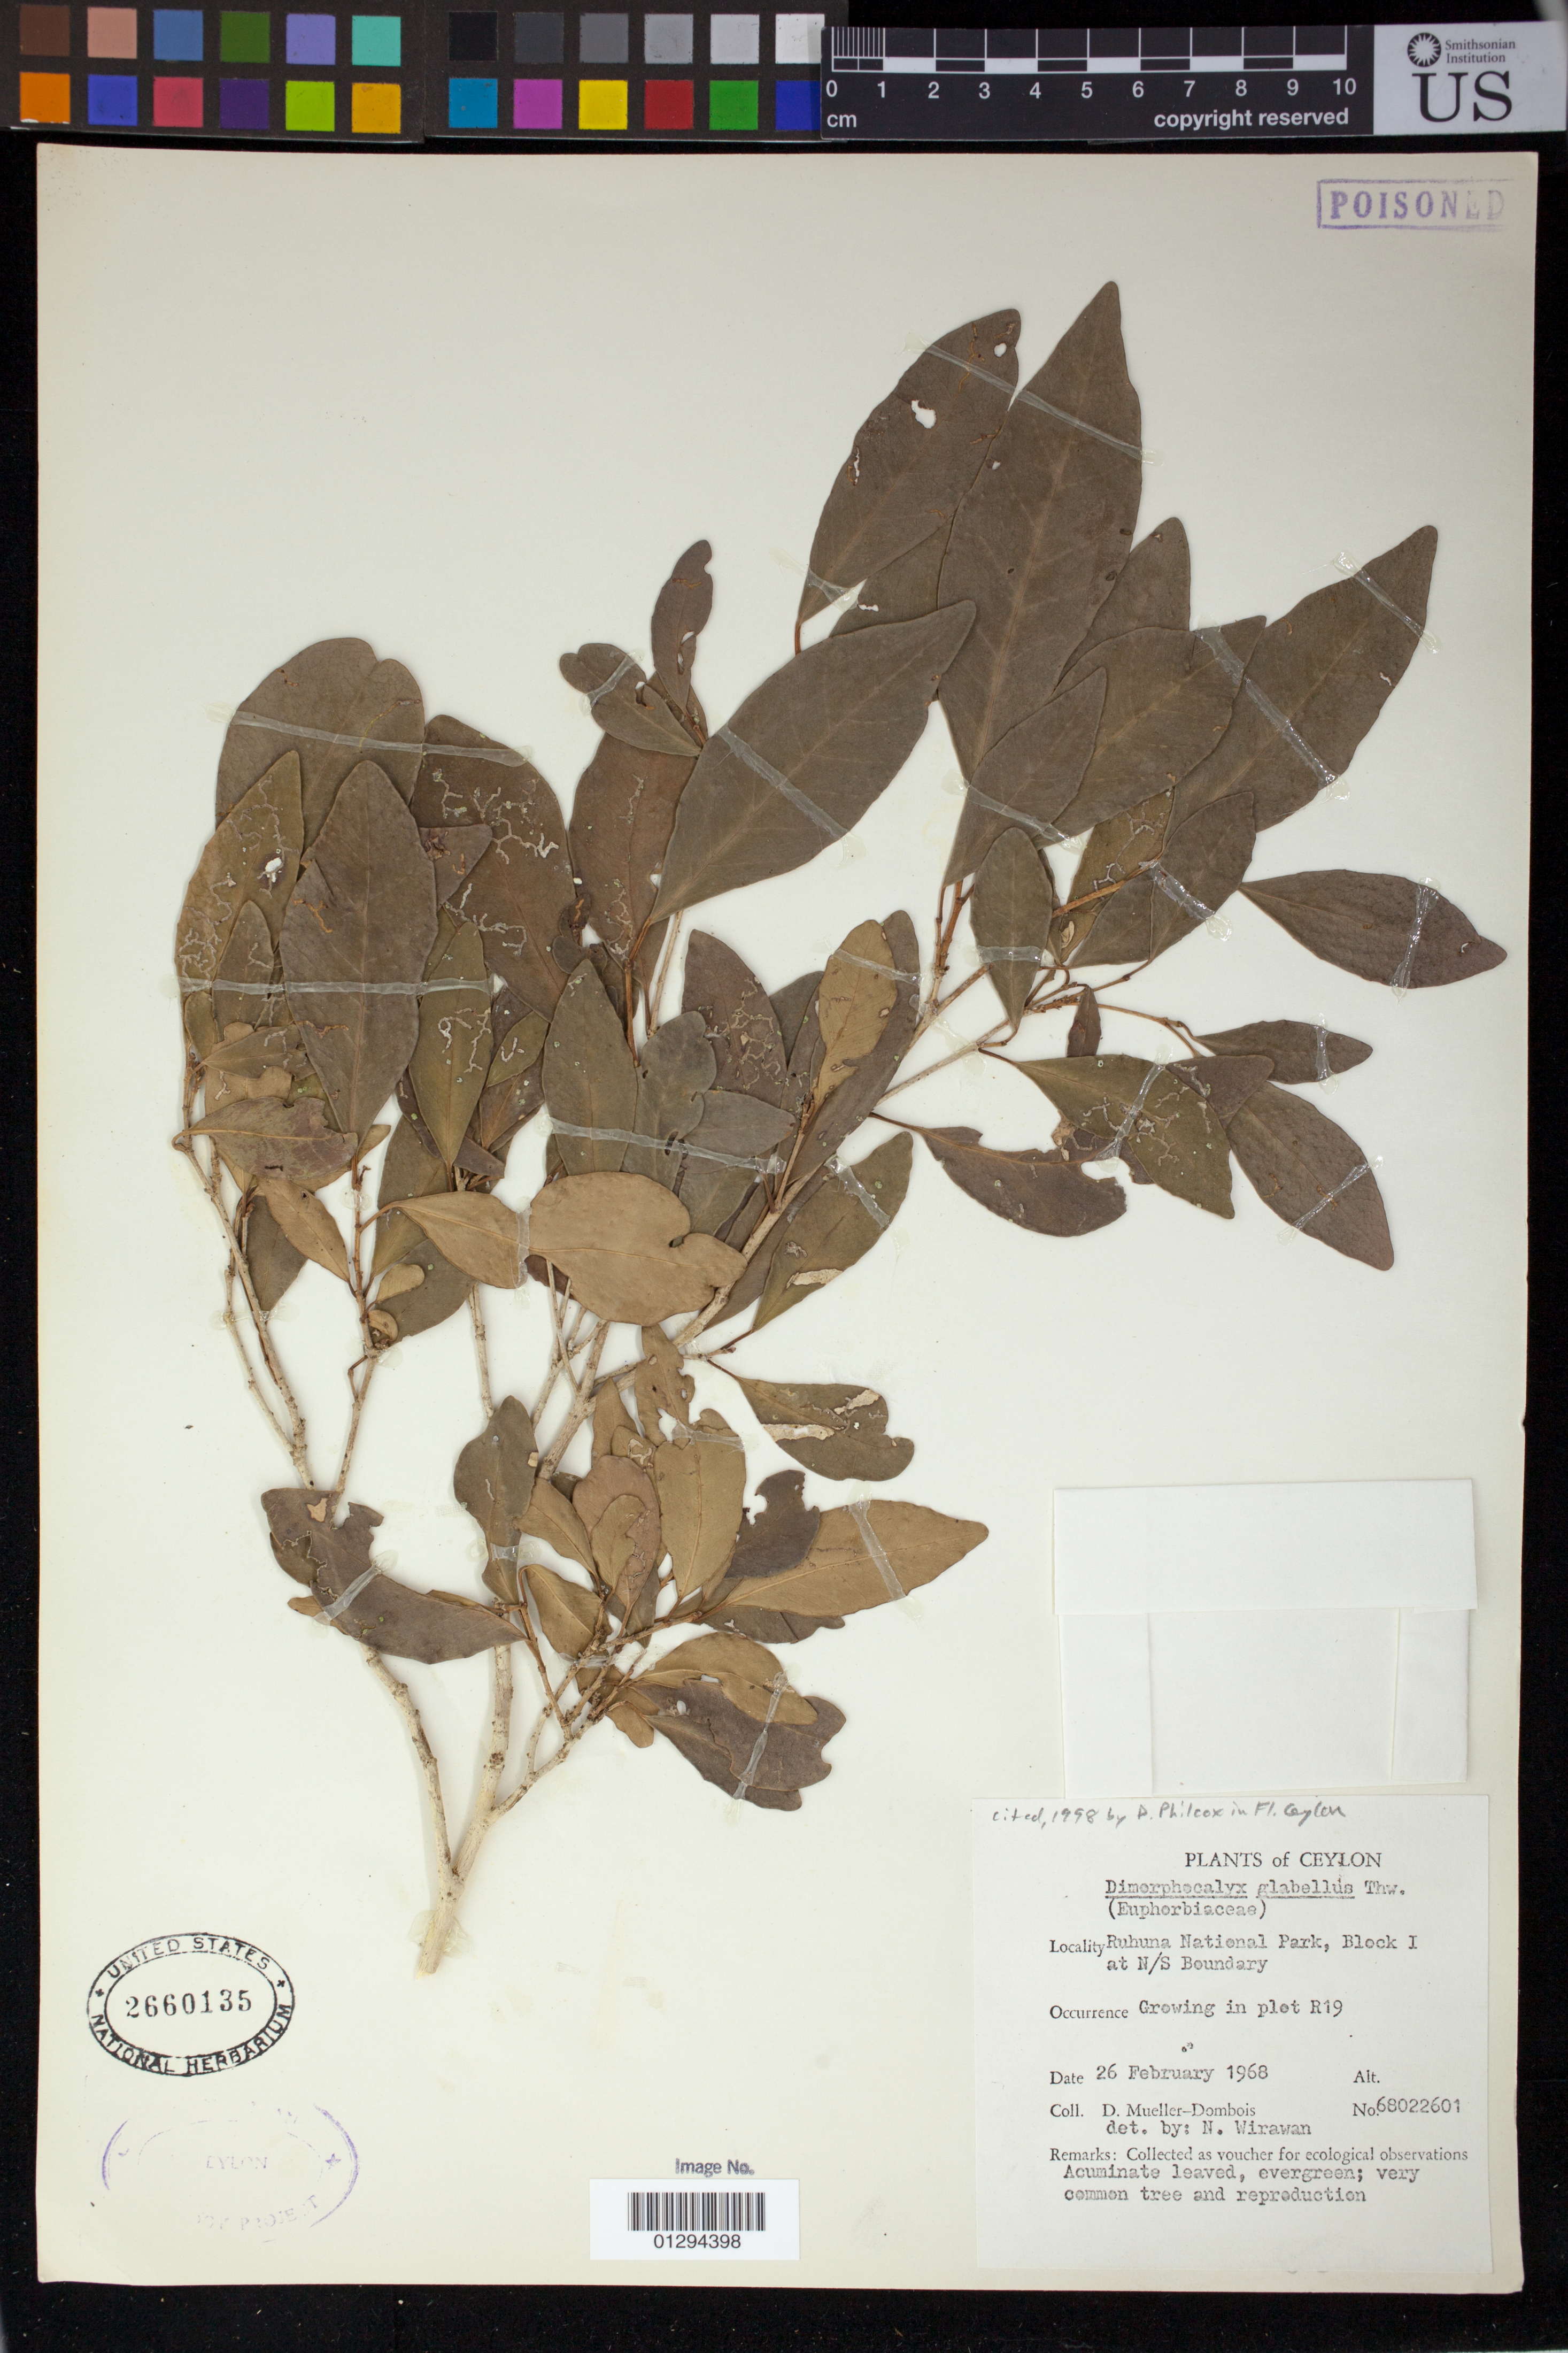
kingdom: Plantae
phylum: Tracheophyta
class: Magnoliopsida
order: Malpighiales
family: Euphorbiaceae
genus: Dimorphocalyx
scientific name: Dimorphocalyx glabellus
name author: Thwaites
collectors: D. Mueller-Dombois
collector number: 68022601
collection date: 1968-02-26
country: Sri Lanka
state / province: Southern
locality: Ruhuna National Park, Block I at N/S Boundary, growing in plot R19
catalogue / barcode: US 2660135